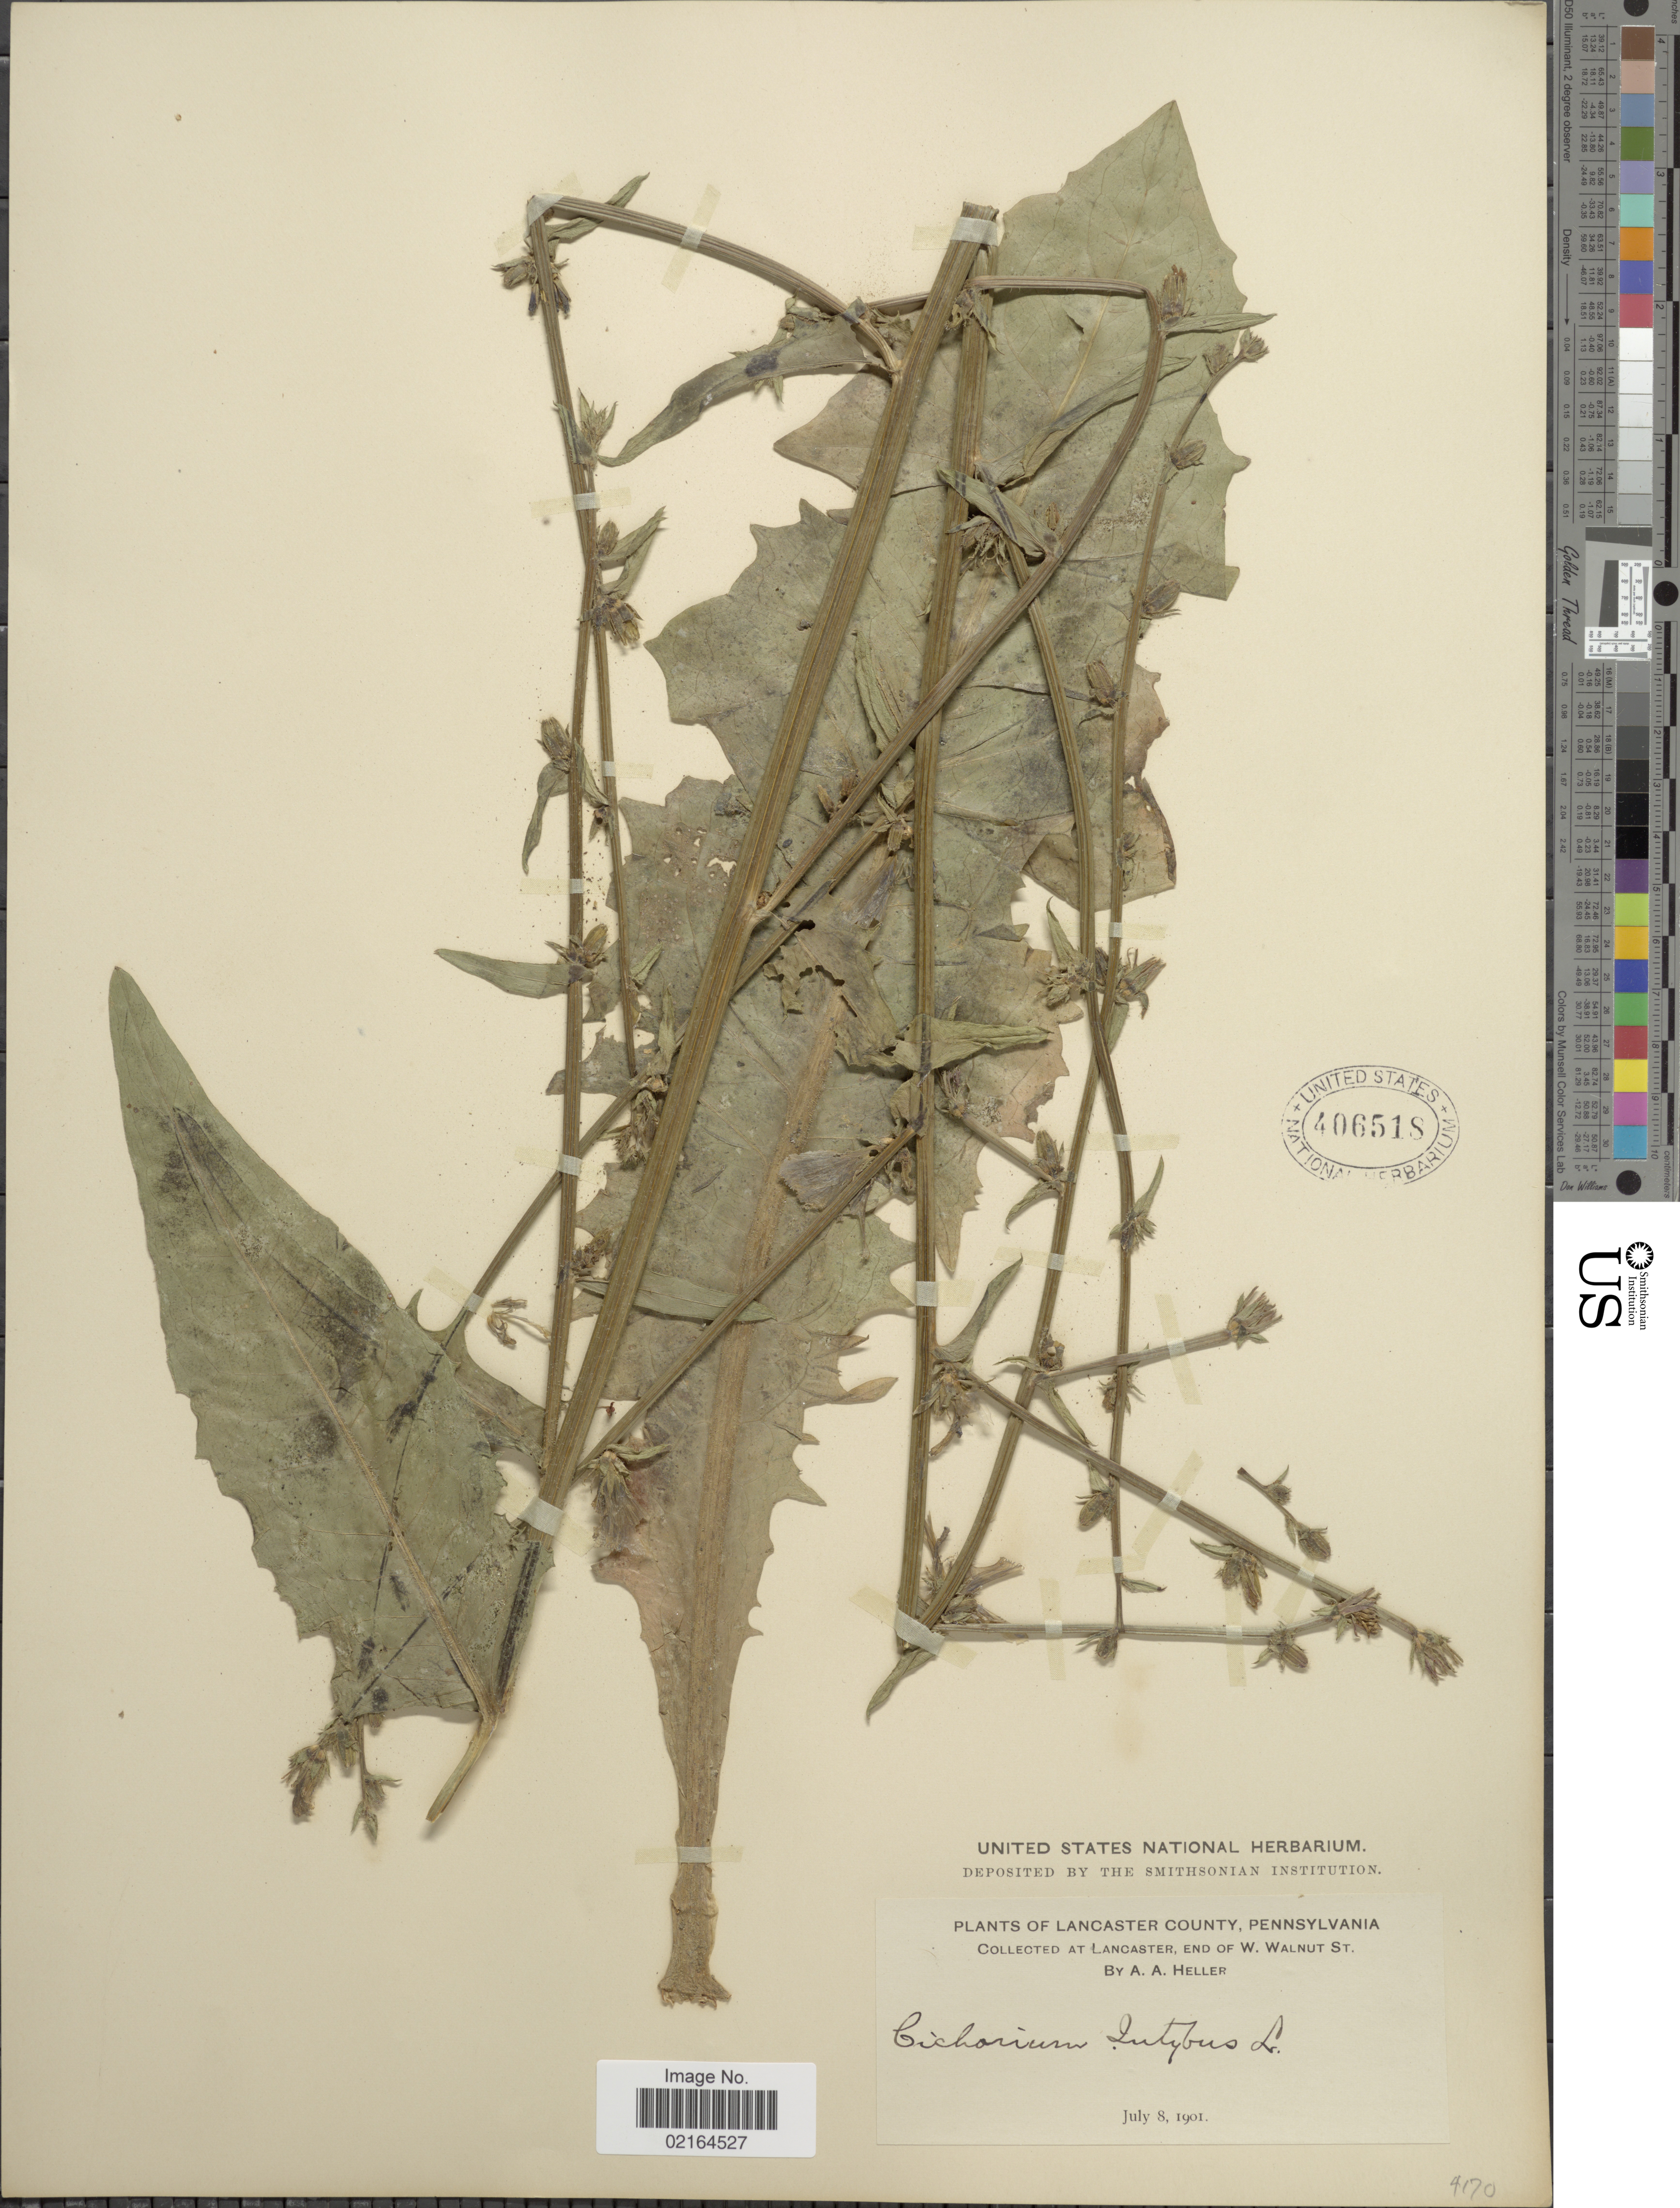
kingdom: Plantae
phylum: Tracheophyta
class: Magnoliopsida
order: Asterales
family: Asteraceae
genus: Cichorium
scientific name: Cichorium intybus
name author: L.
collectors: A. A. Heller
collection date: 1901-07-08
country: United States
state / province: Pennsylvania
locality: Lancaster County, Pennsylvania, At Lancaster, end of W. Walnut St.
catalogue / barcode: US 406518